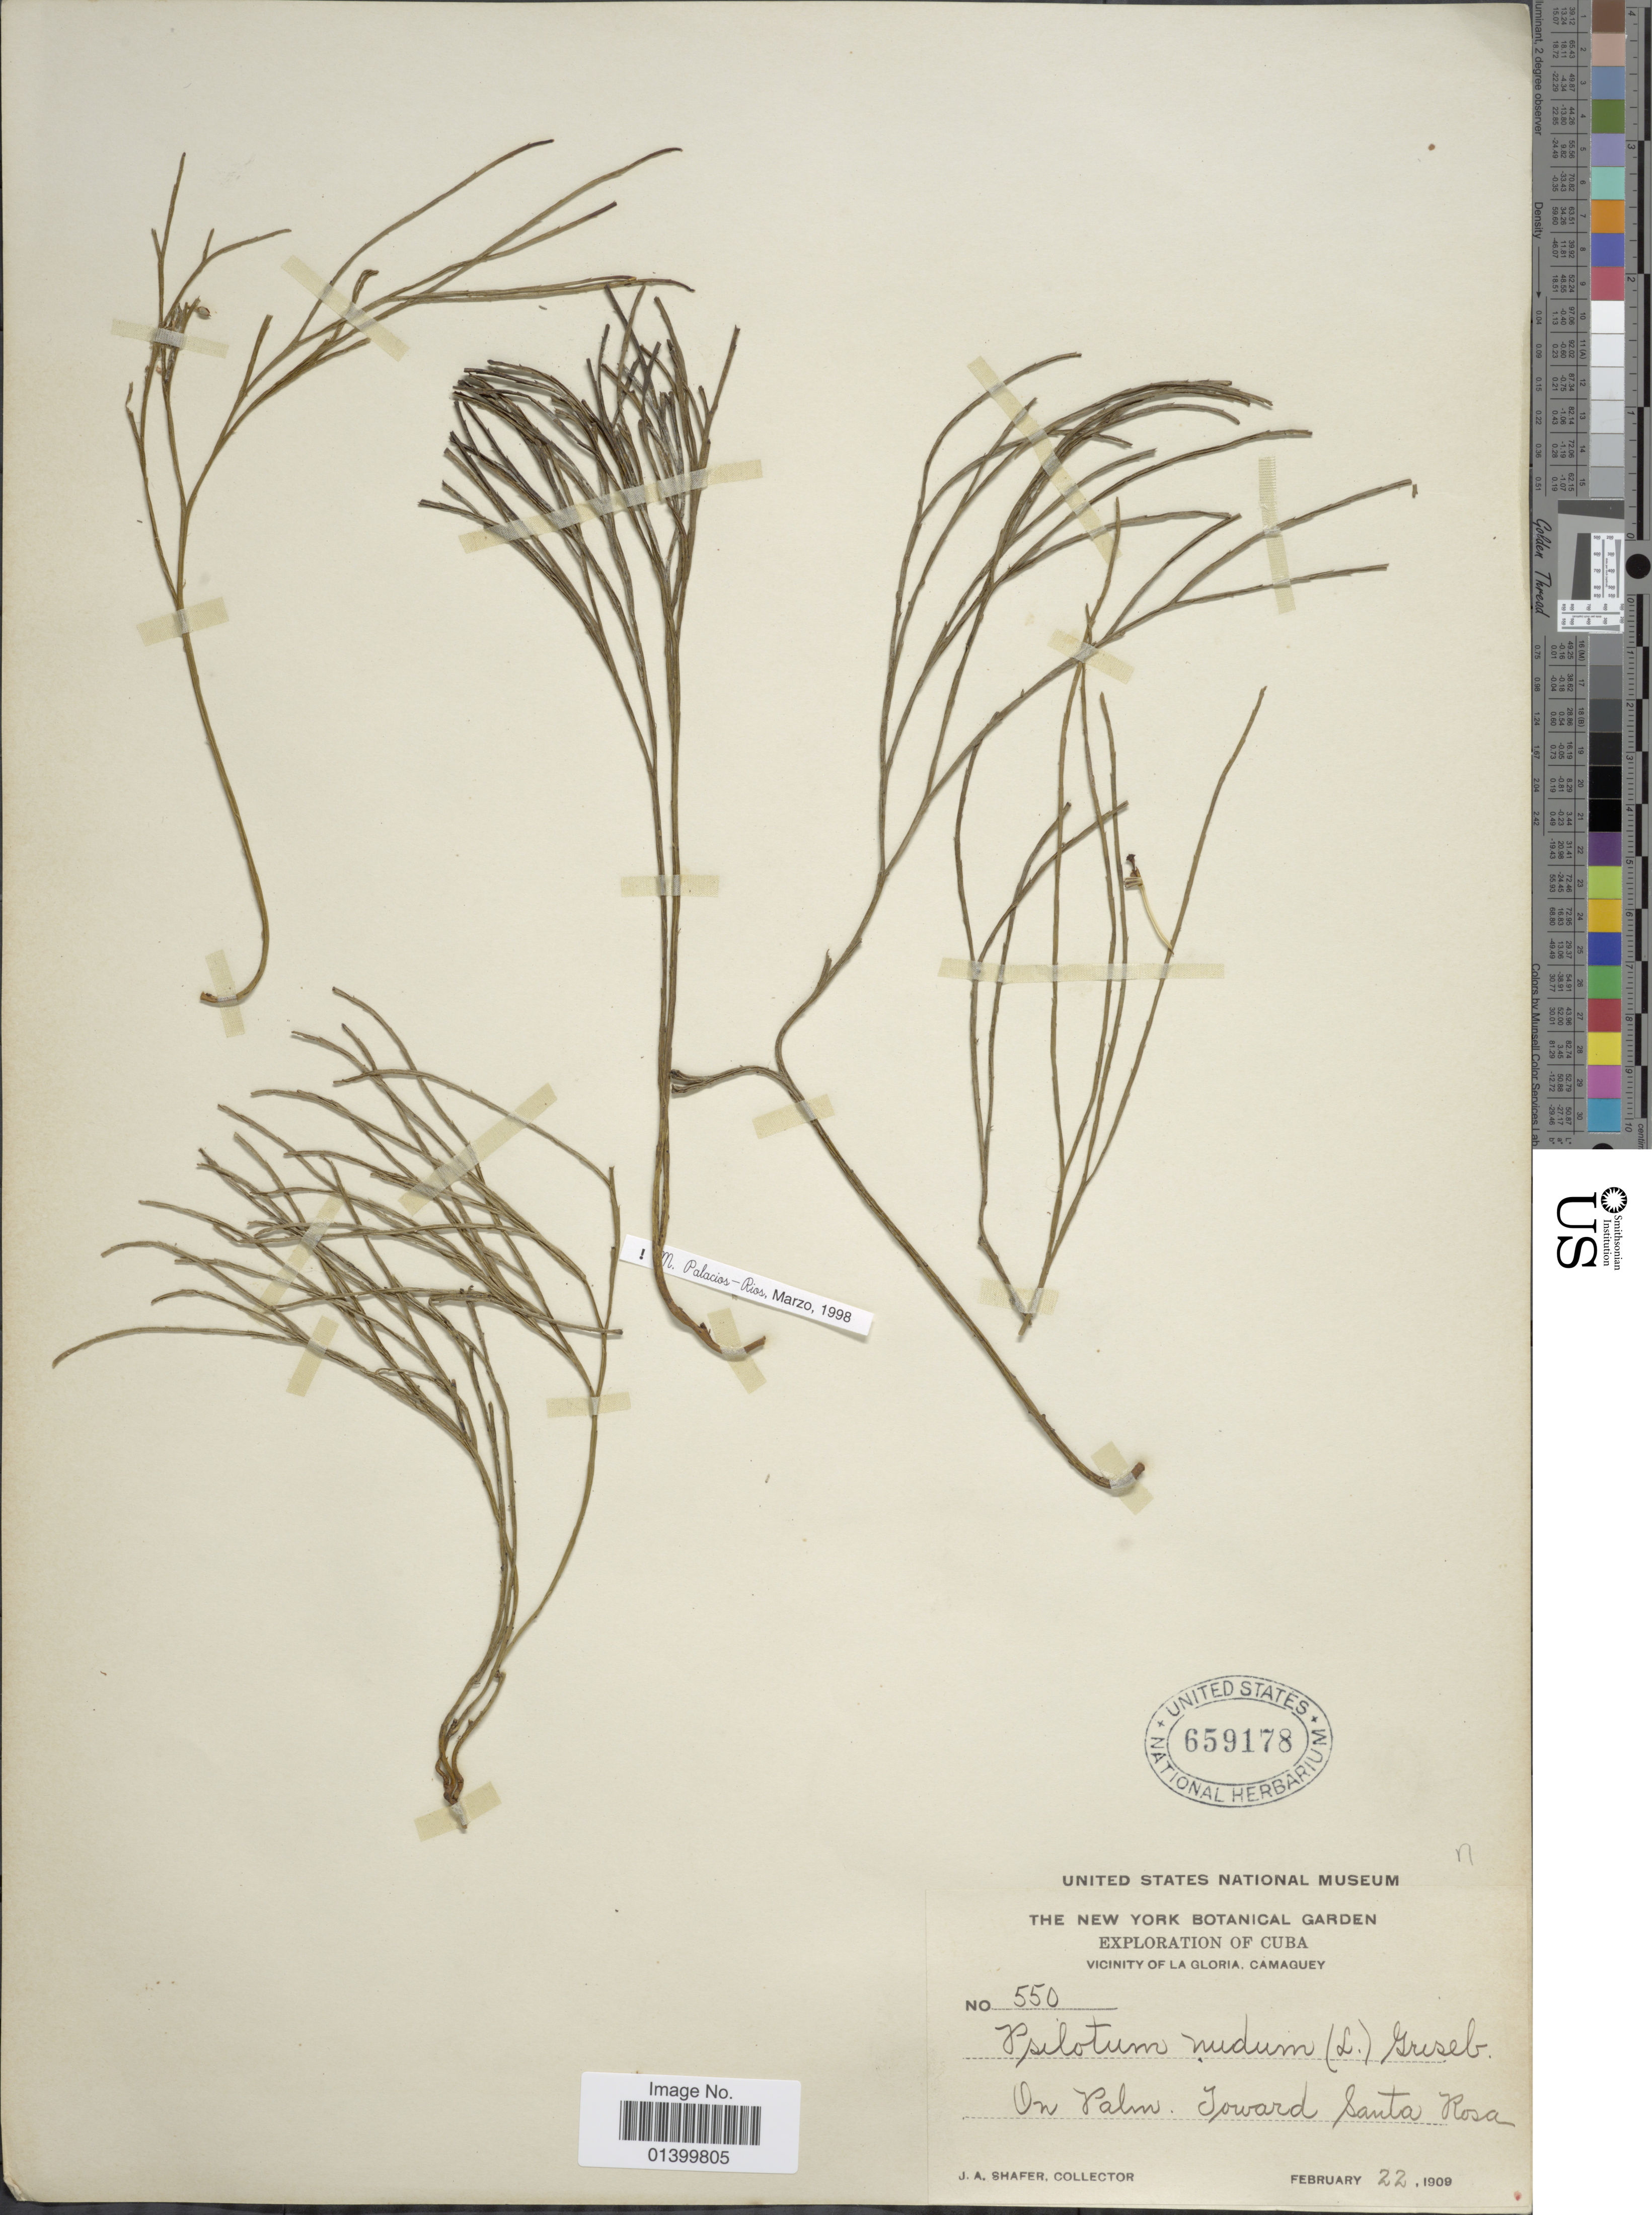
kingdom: Plantae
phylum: Tracheophyta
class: Polypodiopsida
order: Psilotales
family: Psilotaceae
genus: Psilotum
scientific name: Psilotum nudum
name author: (L.) P. Beauv.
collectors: J. A. Shafer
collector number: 550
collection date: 1909-02-22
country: Cuba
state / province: Camagüey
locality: Vicinity of La Gloria, Camaguey. On Palm. Toward Santa Rosa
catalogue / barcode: US 659178